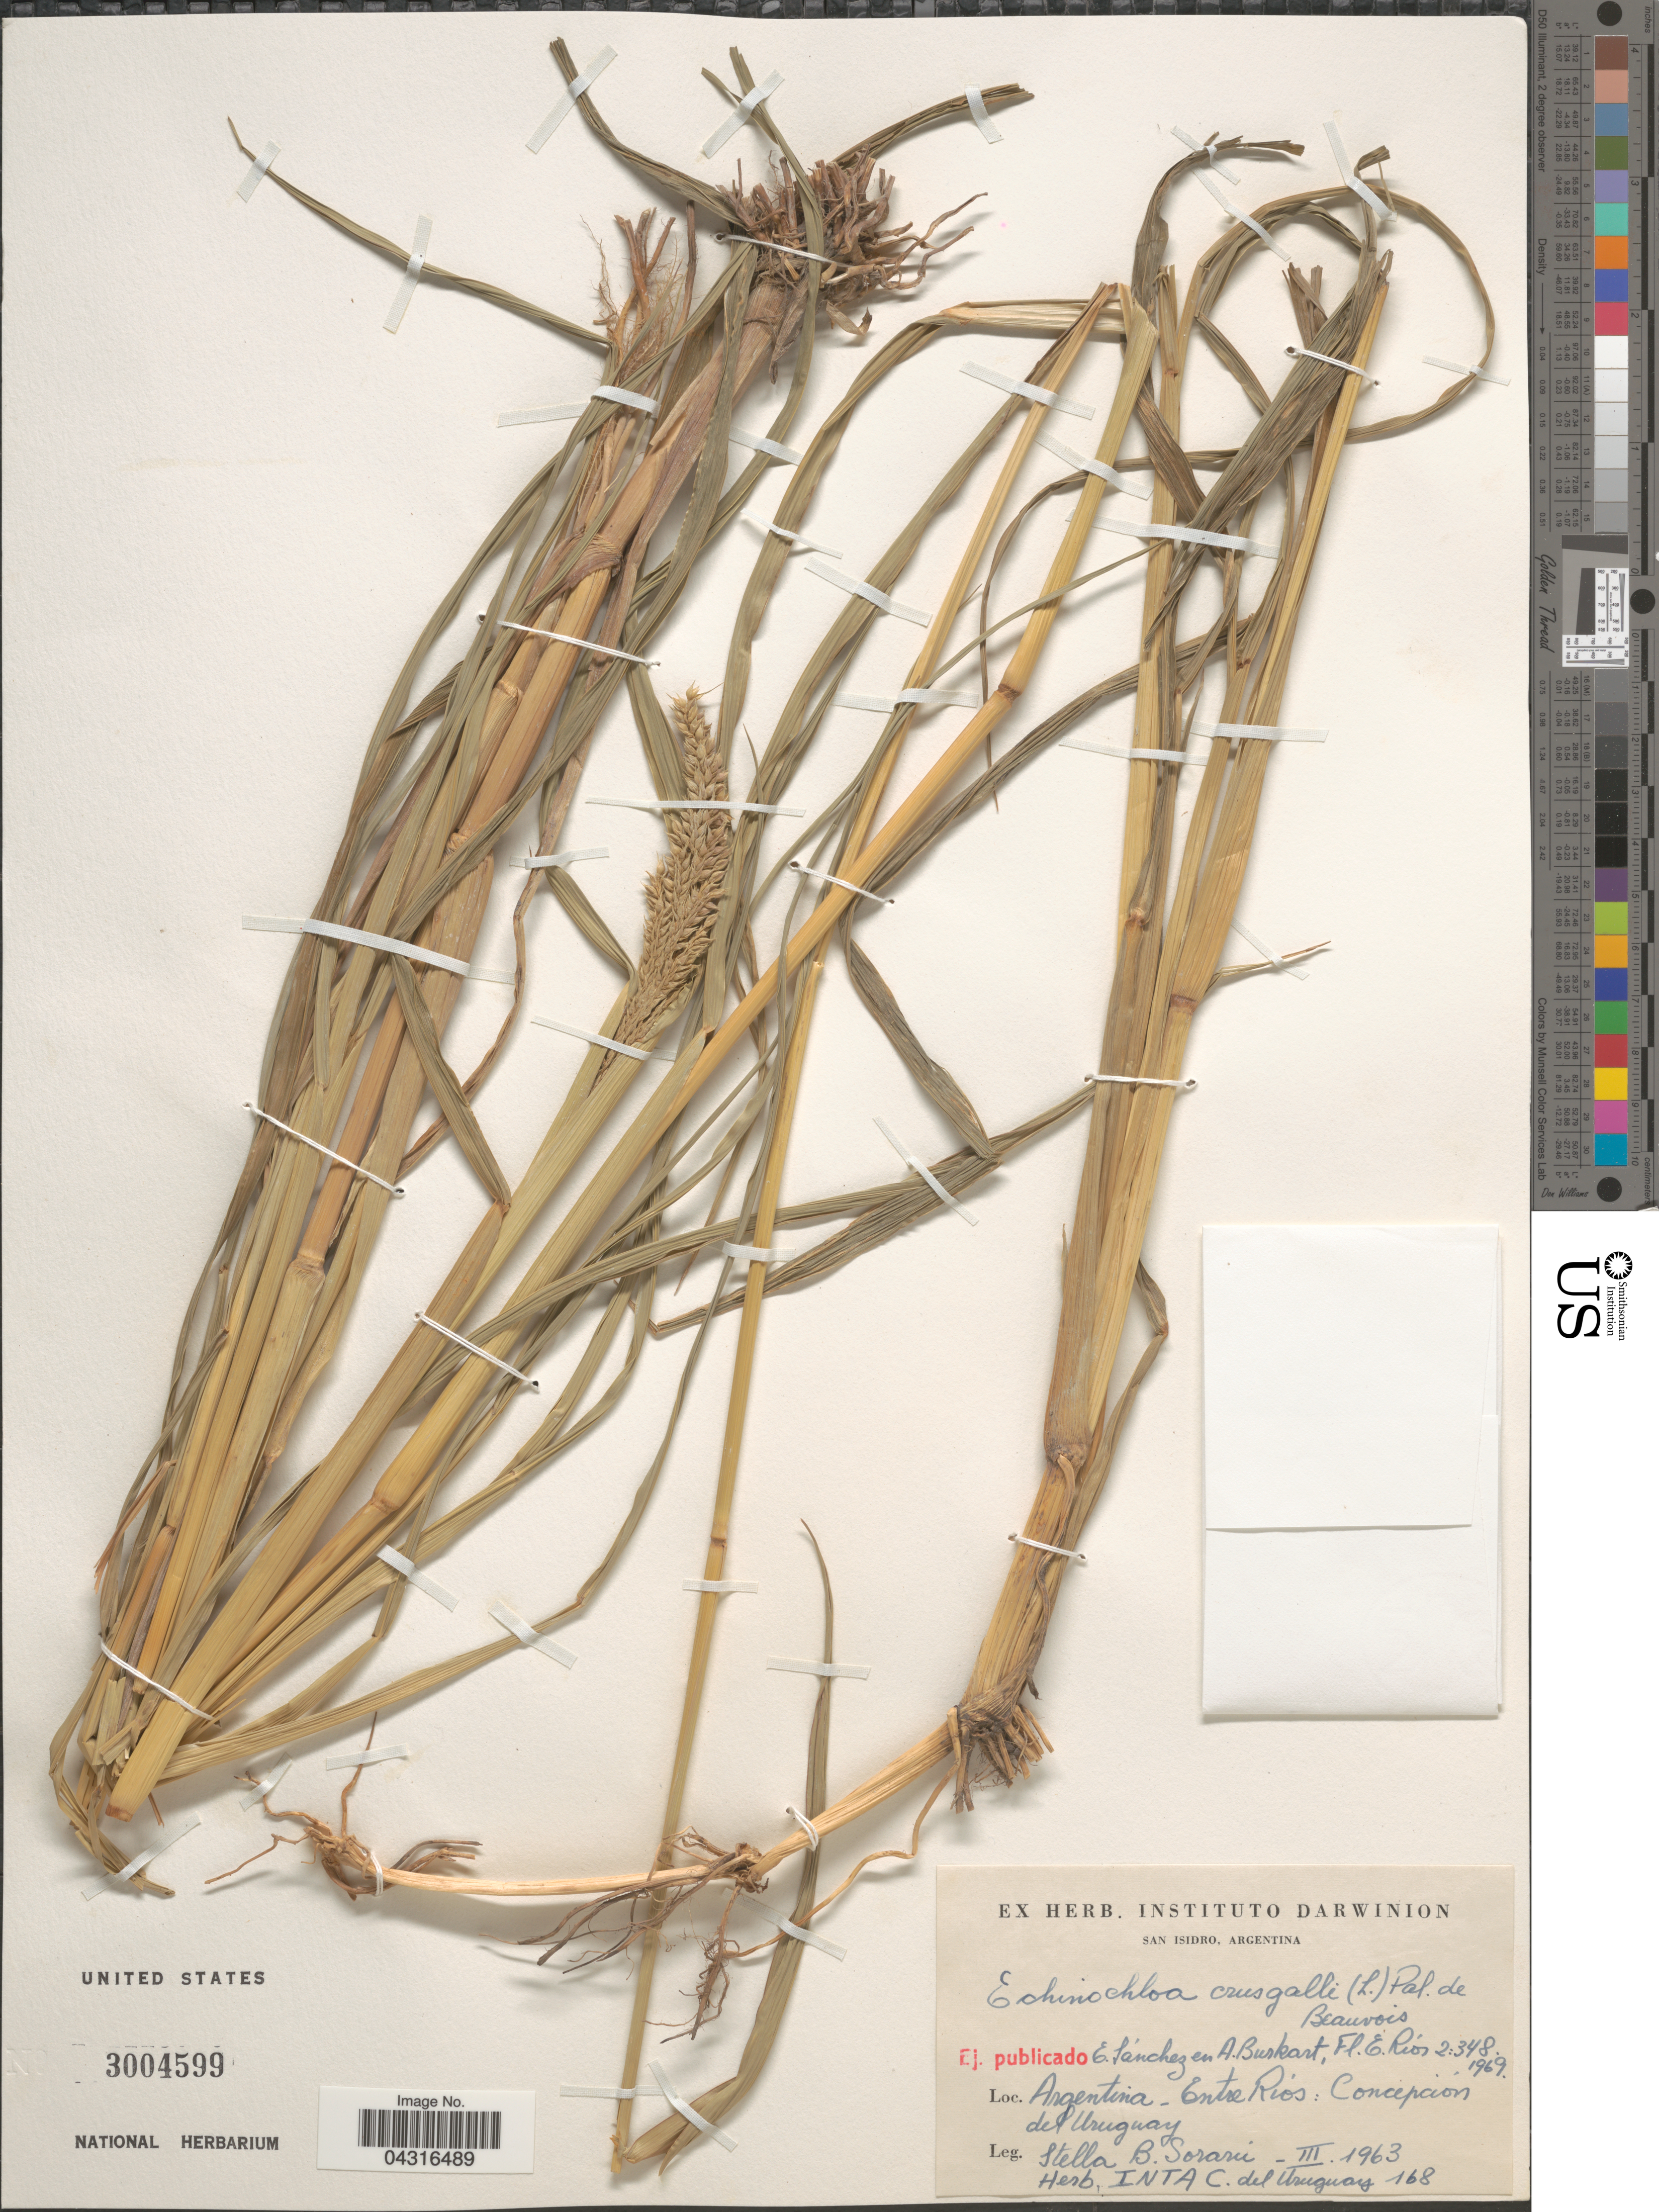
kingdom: Plantae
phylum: Tracheophyta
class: Liliopsida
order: Poales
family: Poaceae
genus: Echinochloa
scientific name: Echinochloa crus-galli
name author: (L.) P. Beauv.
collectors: S. B. Sorarú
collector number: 168?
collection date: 1963-03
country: Argentina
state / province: Entre Rios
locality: Concepción del Uruguay.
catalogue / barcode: US 3004599